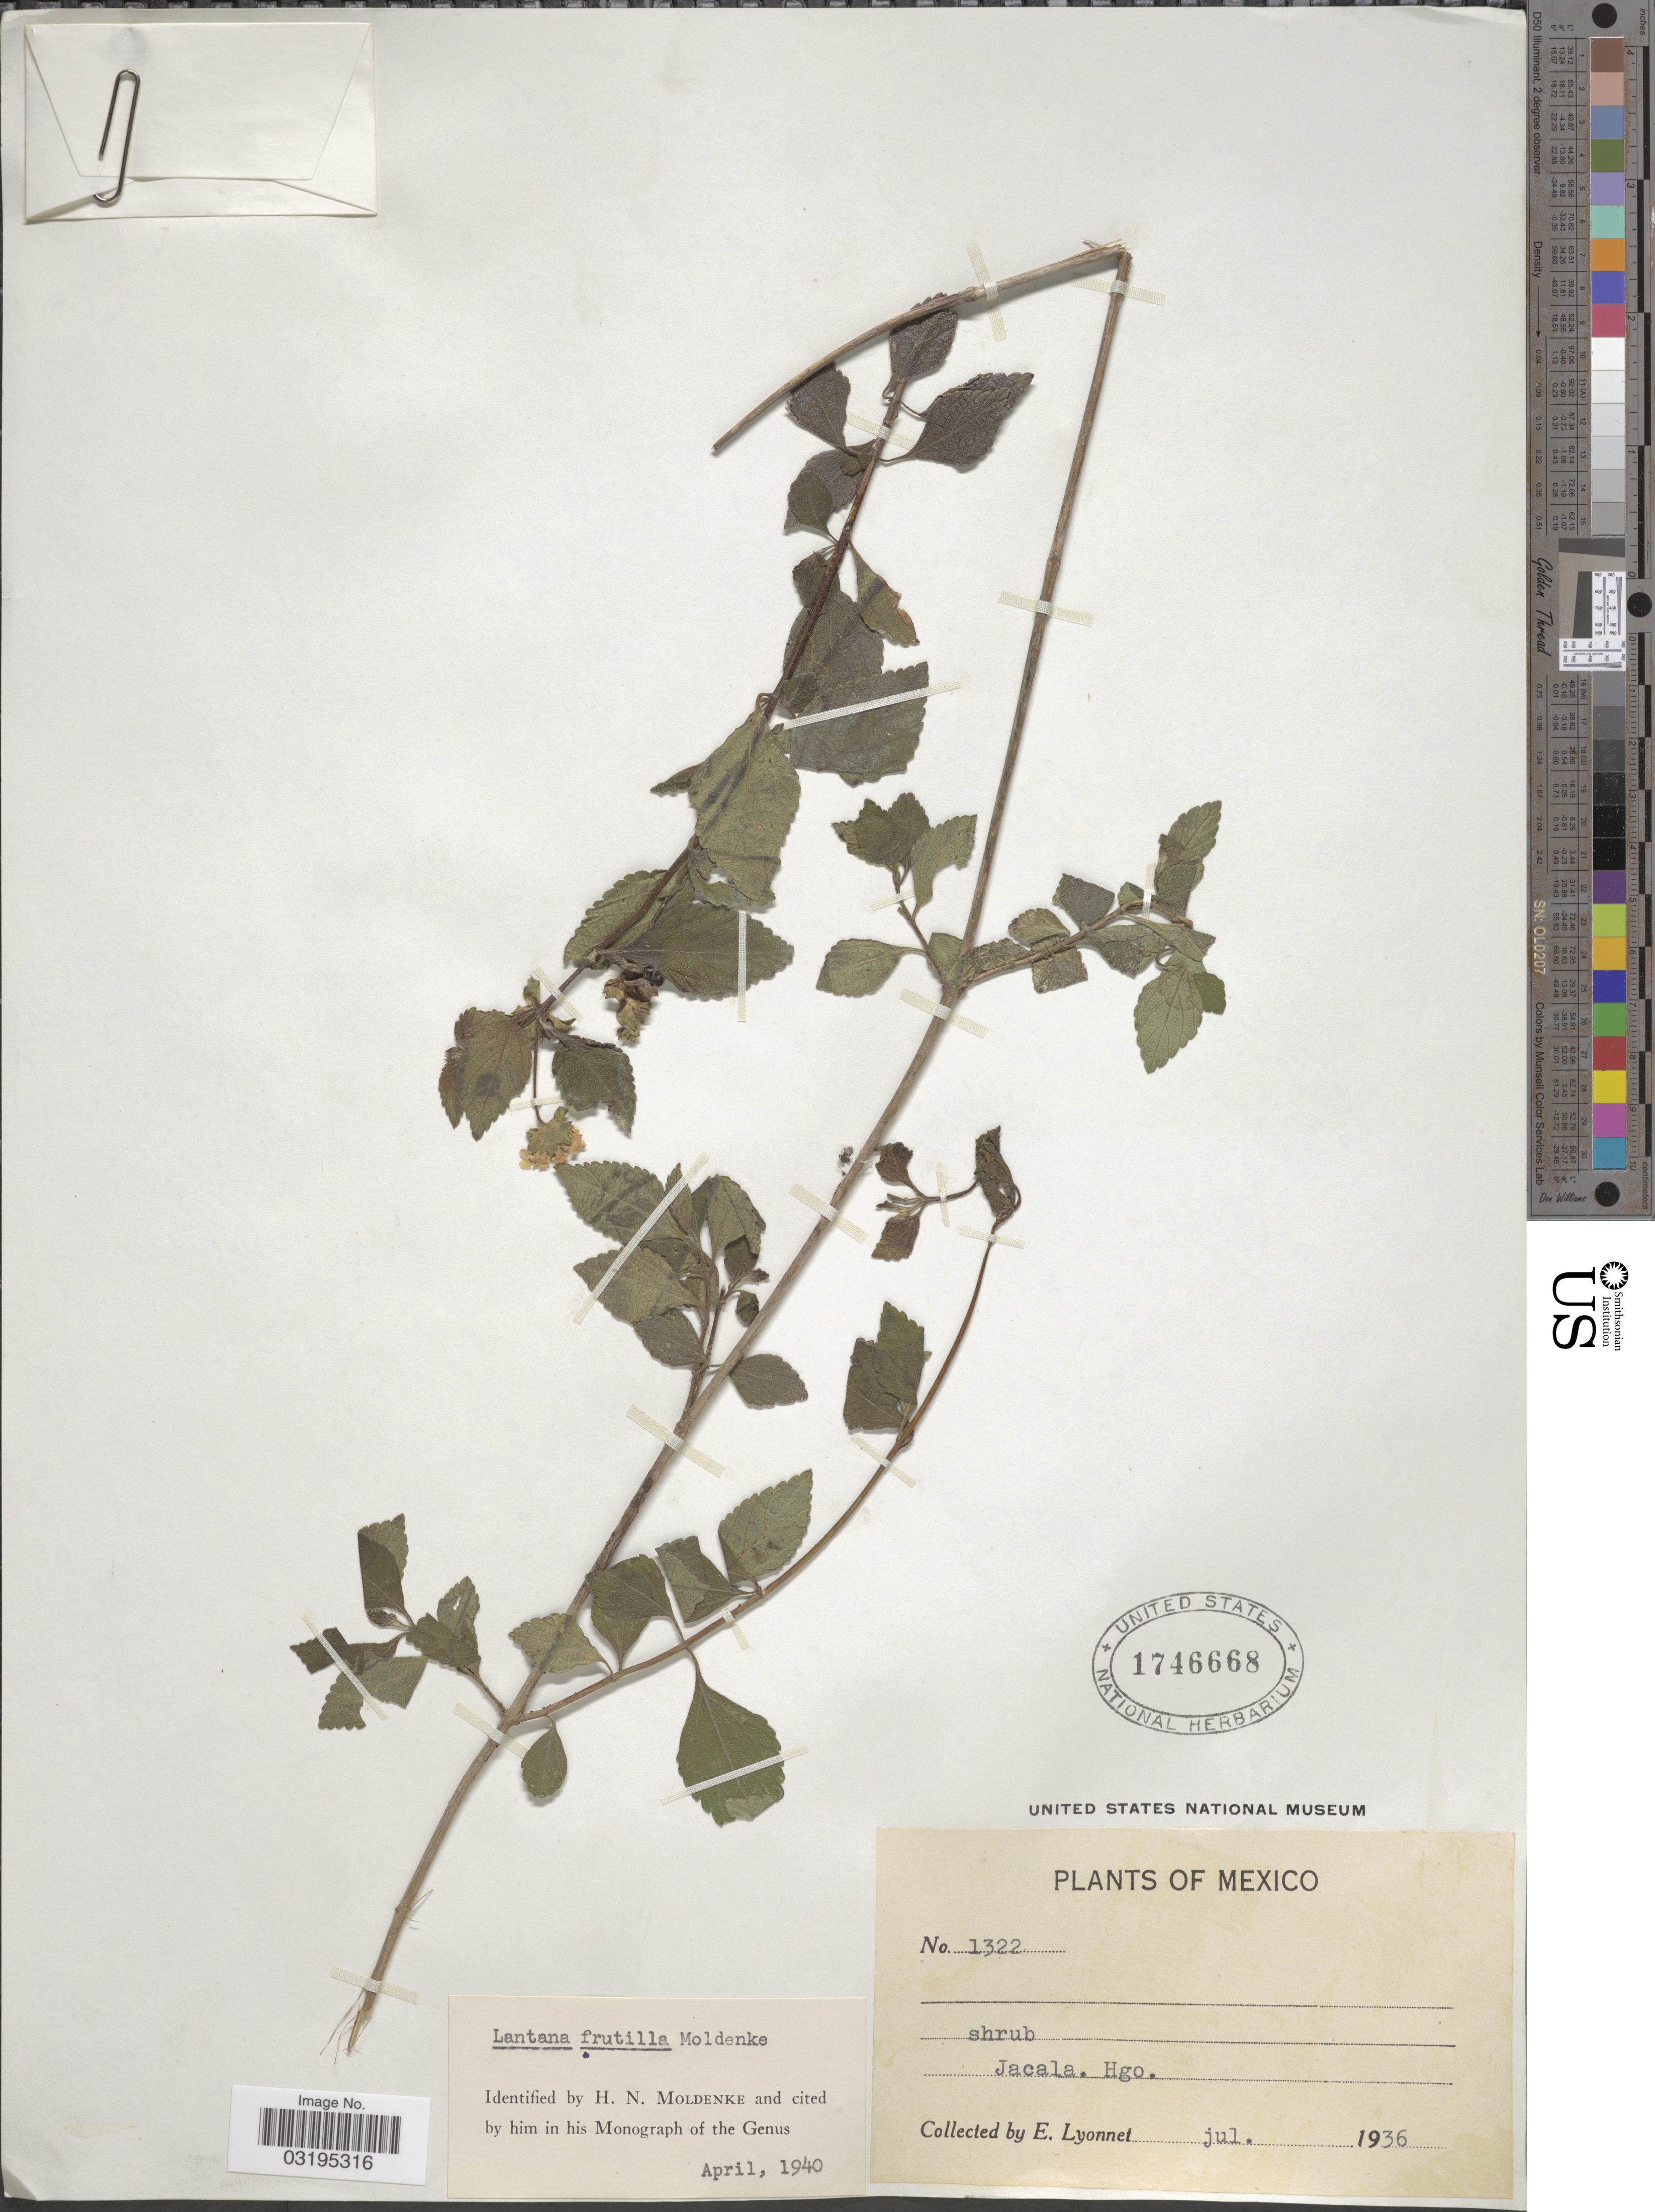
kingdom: Plantae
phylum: Tracheophyta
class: Magnoliopsida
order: Lamiales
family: Verbenaceae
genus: Lantana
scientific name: Lantana frutilla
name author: Moldenke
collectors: E. Lyonnet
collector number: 1322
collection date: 1936-07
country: Mexico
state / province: Hidalgo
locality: Jacala.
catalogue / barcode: US 1746668